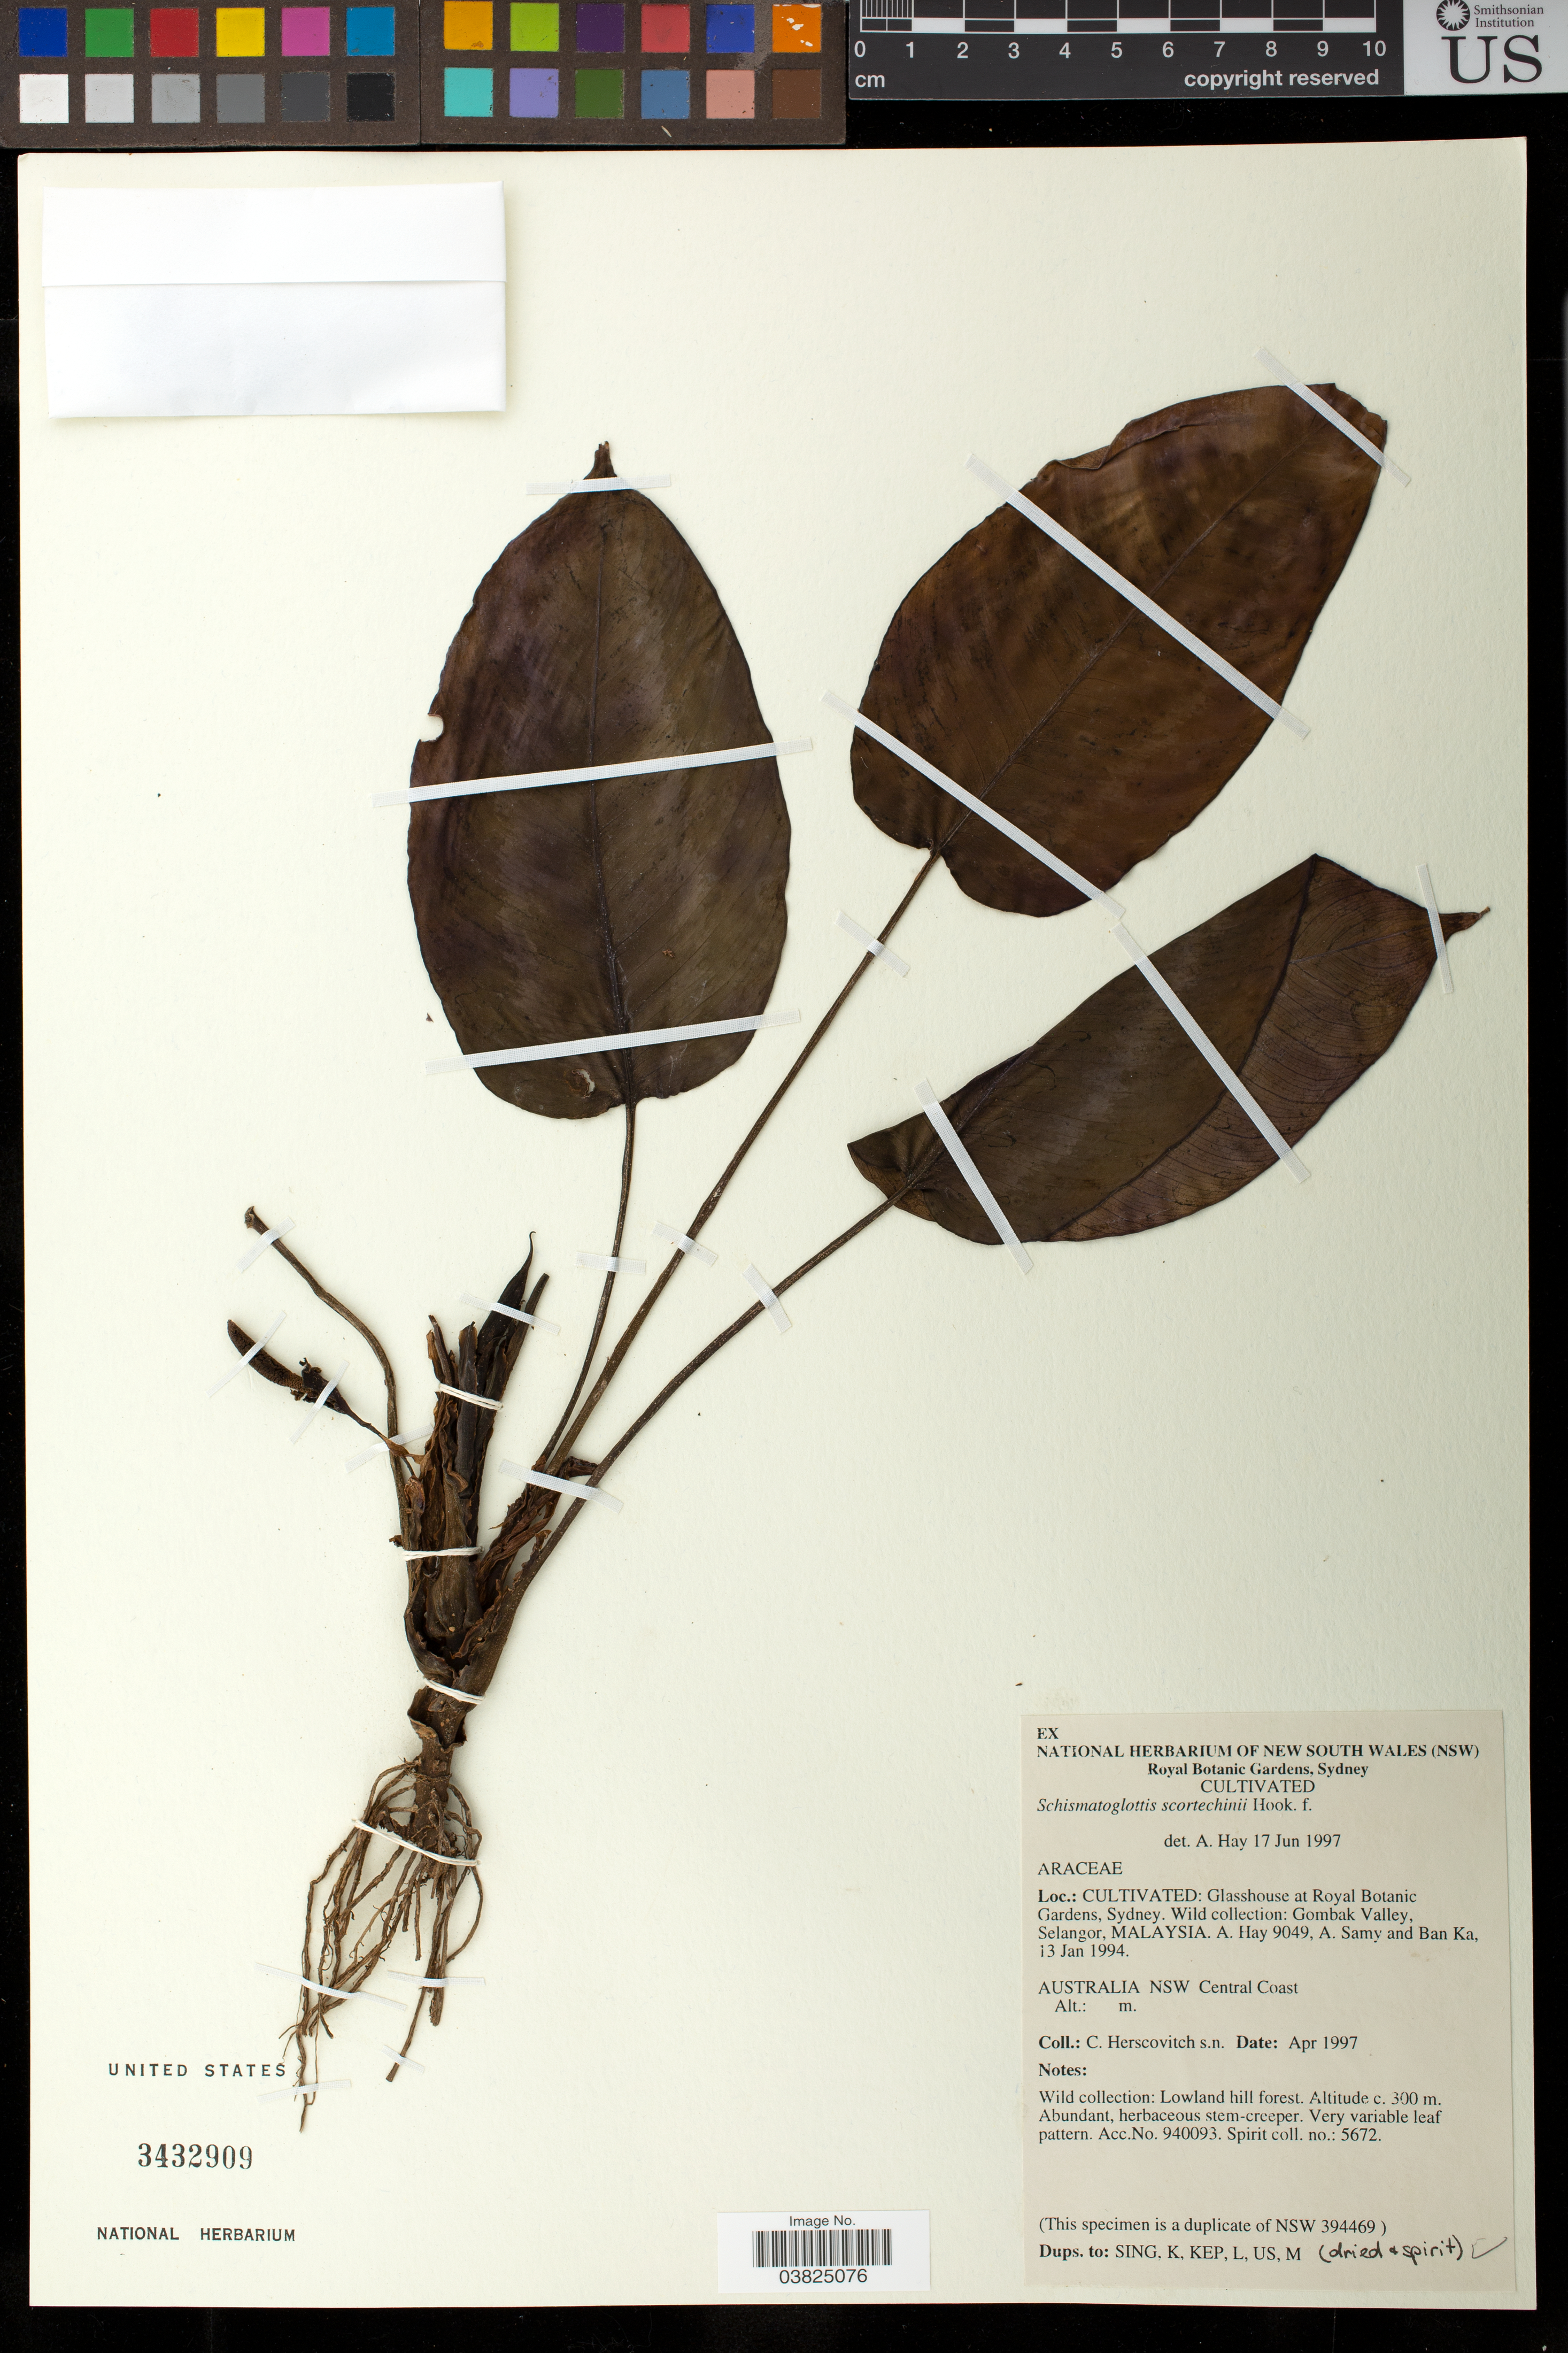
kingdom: Plantae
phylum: Tracheophyta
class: Liliopsida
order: Alismatales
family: Araceae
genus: Schismatoglottis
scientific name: Schismatoglottis scortechinii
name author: Hook. f.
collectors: C. Herscovitch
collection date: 1997-04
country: Australia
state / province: New South Wales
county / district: Central Coast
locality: Glasshouse at Royal Botanic Gardens, Sydney. Wild collection: Gombak Valley, Selangor, Malaysia.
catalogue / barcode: US 3432909